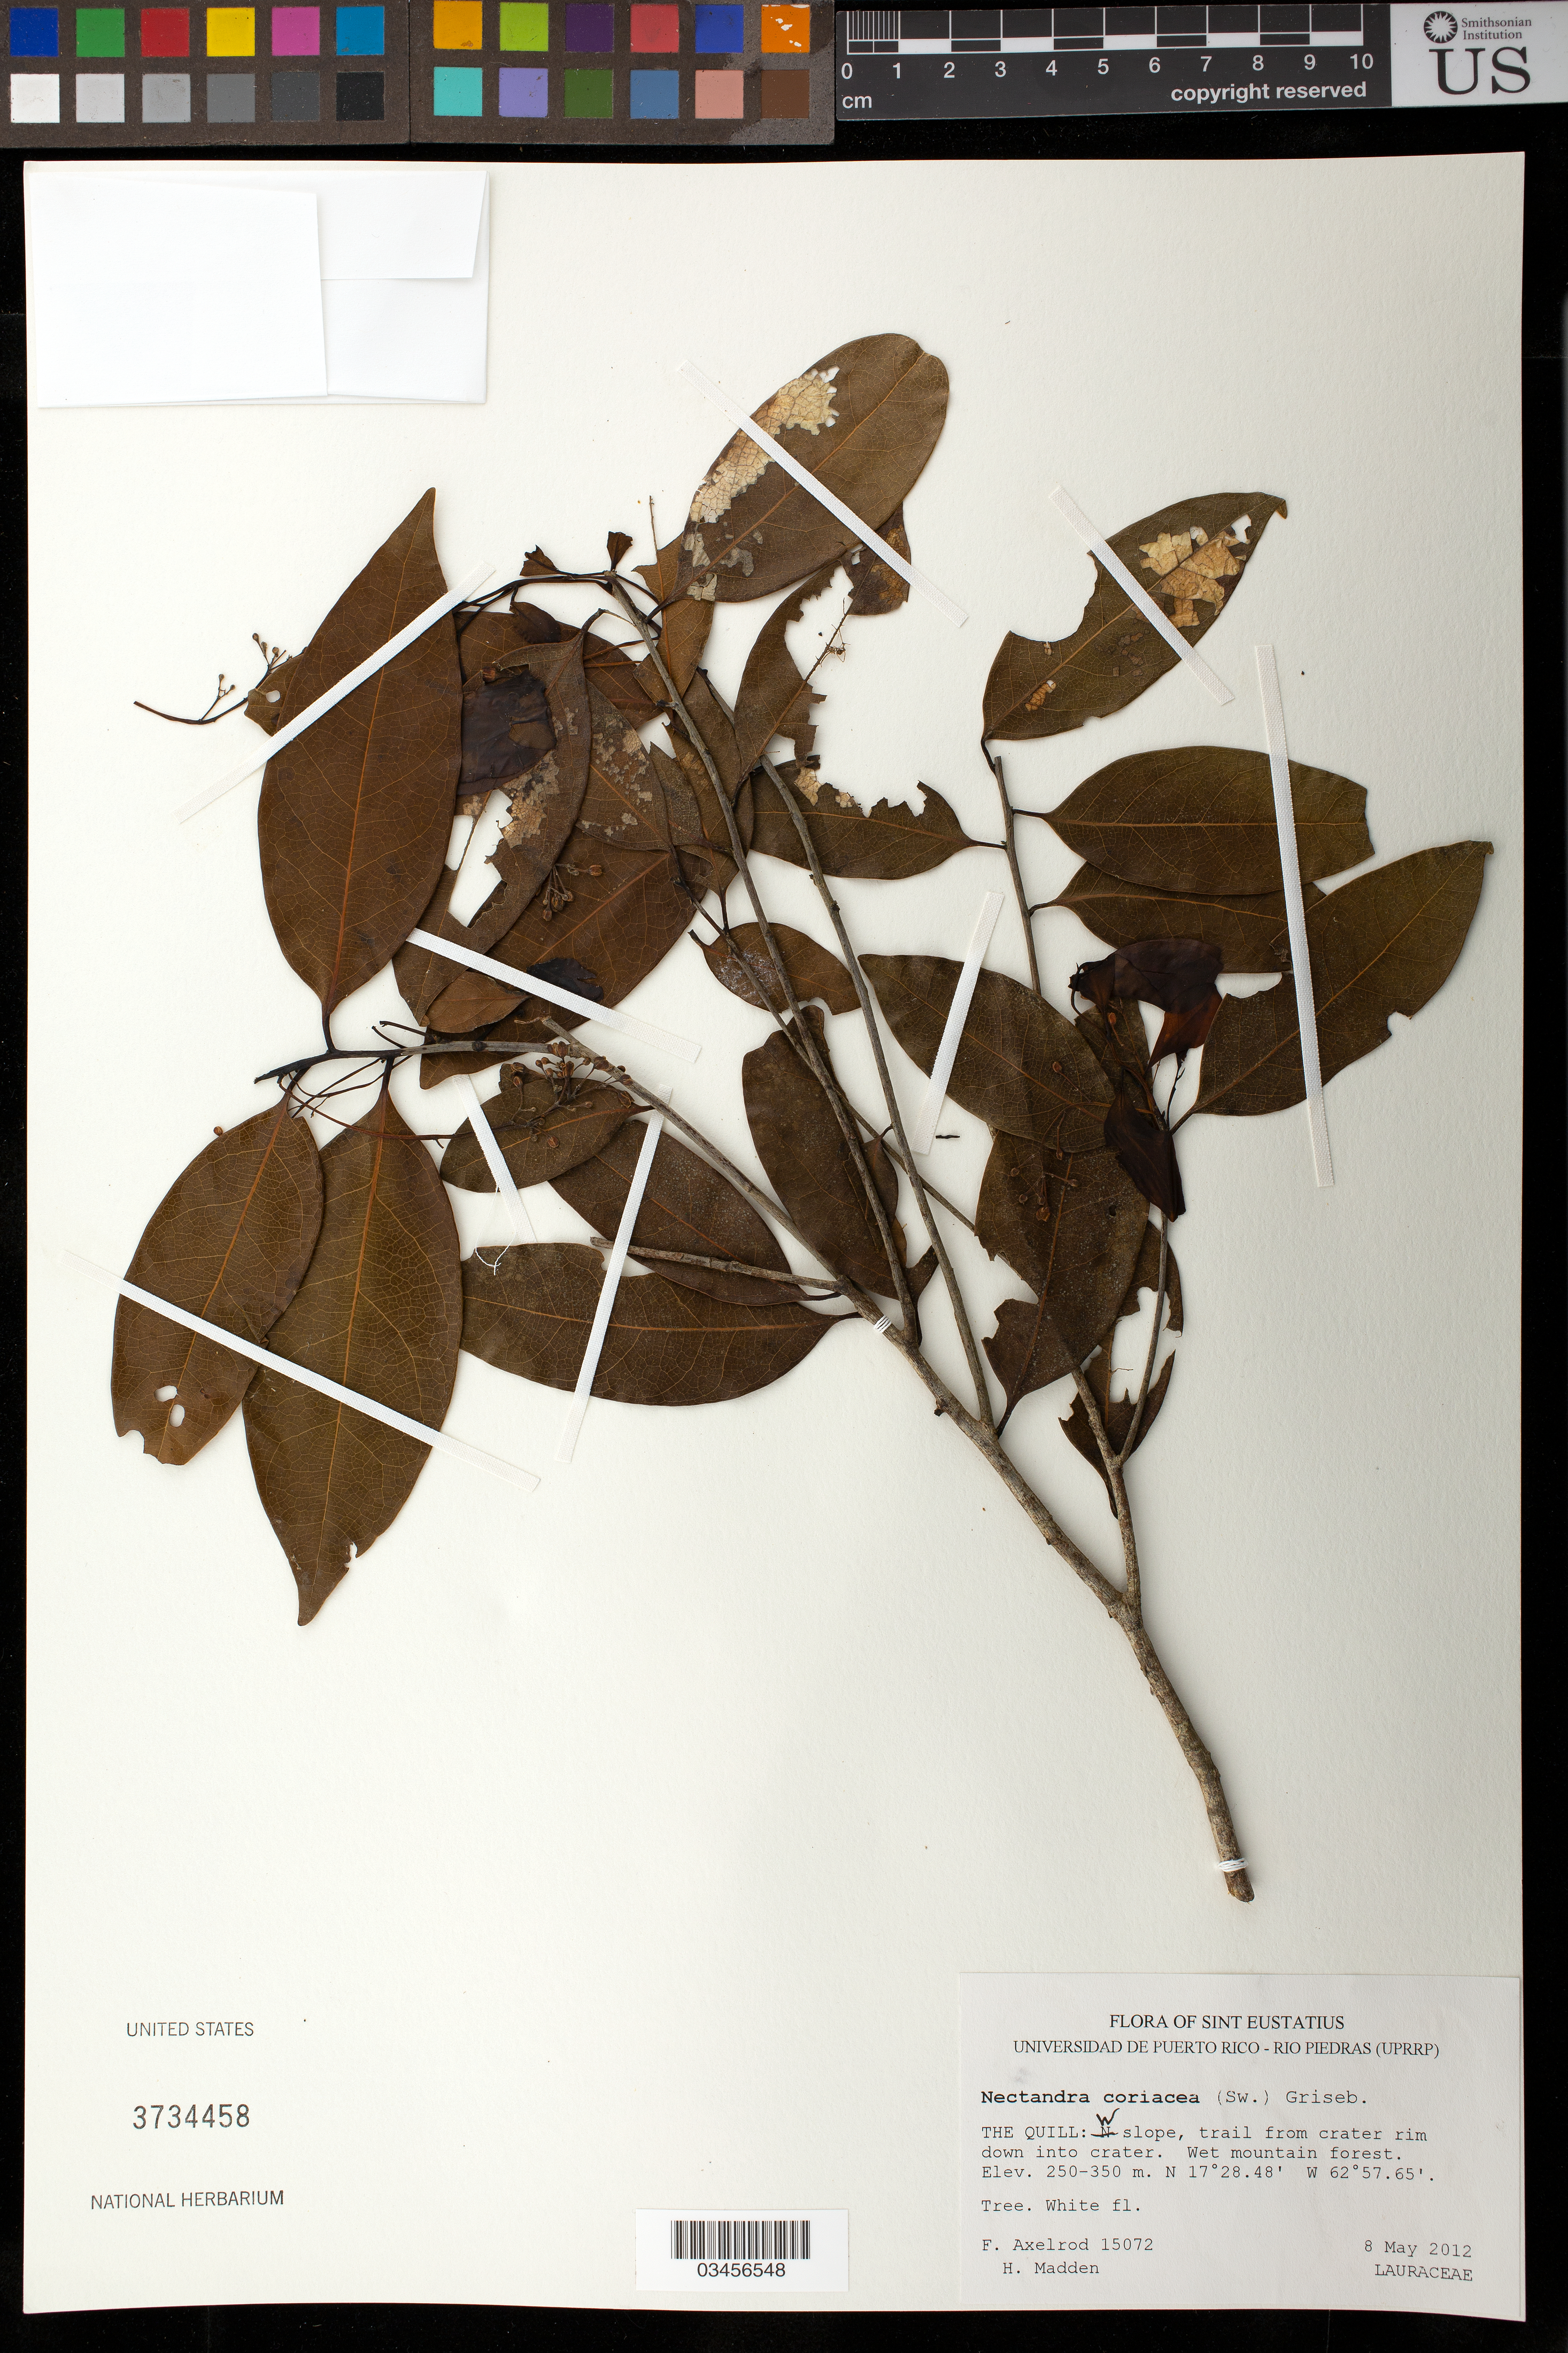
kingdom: Plantae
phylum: Tracheophyta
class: Magnoliopsida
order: Laurales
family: Lauraceae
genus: Nectandra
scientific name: Nectandra coriacea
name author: (Sw.) Griseb.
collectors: F. S. Axelrod & H. Madden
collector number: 15072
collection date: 2012-05-08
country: Netherlands Antilles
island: Sint Eustatius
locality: The Quill: W slope, trail from crater rim down into crater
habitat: Wet mountain forest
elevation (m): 250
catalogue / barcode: US 3734458